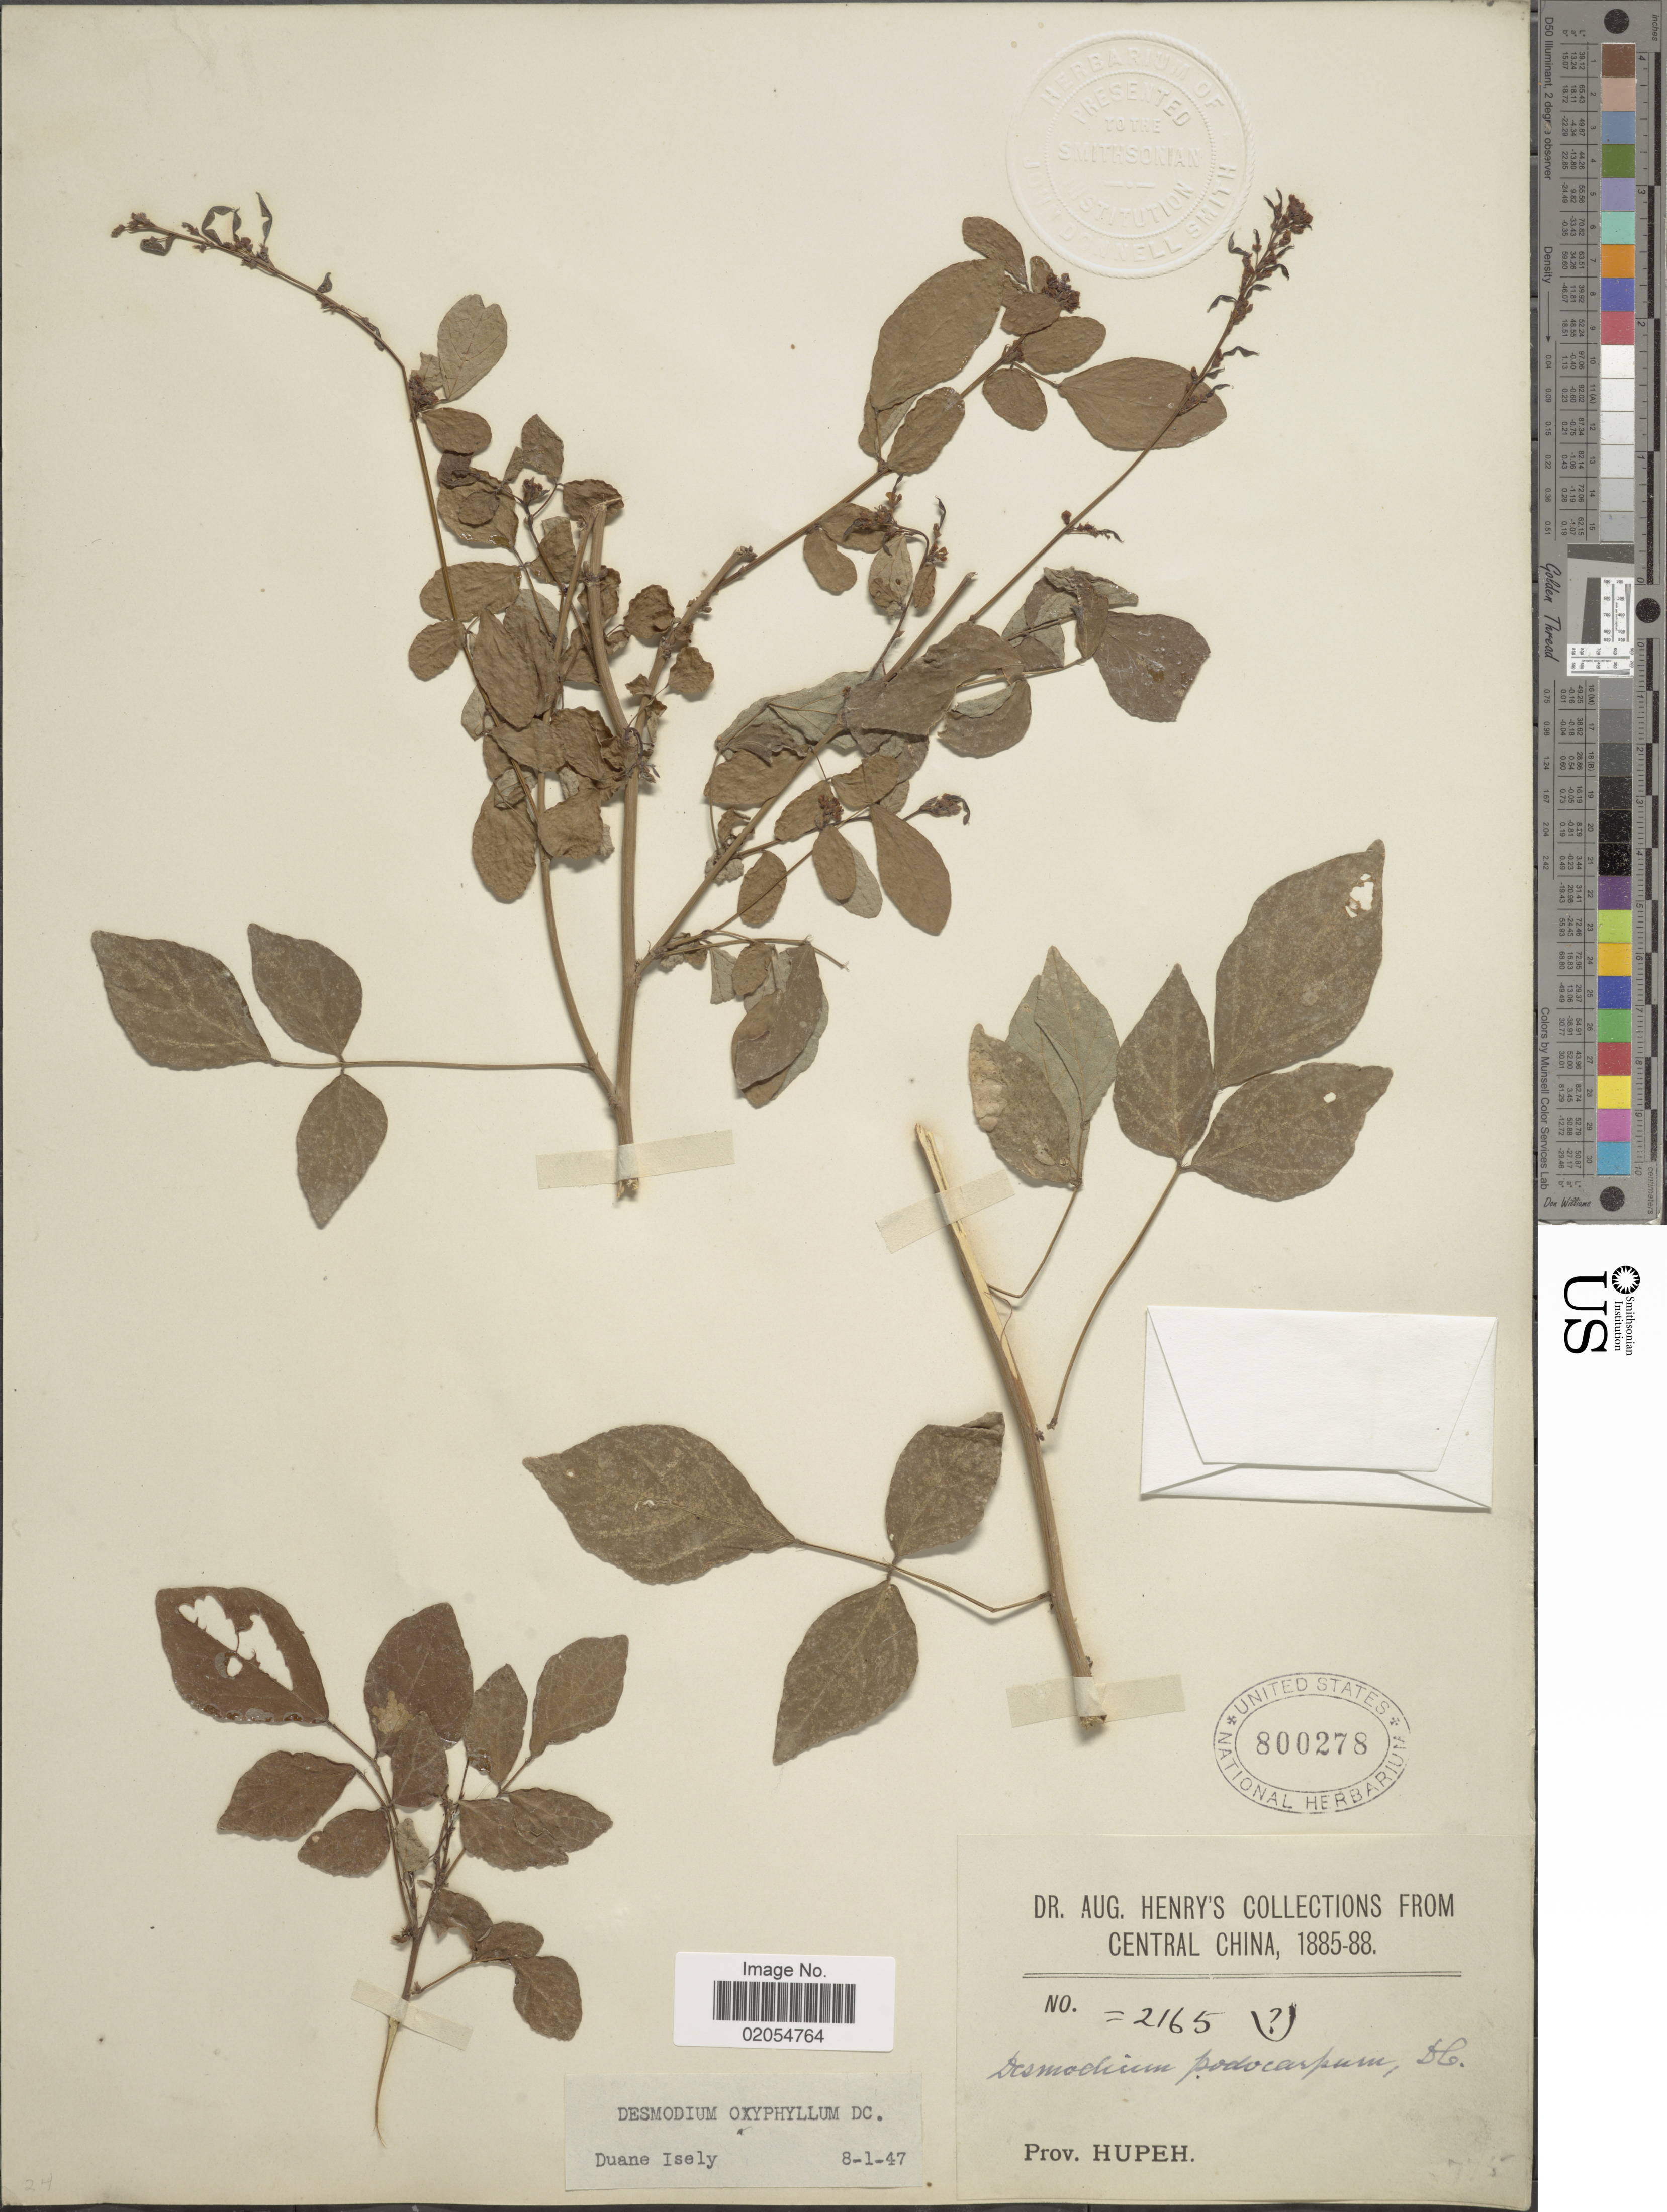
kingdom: Plantae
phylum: Tracheophyta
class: Magnoliopsida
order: Fabales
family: Fabaceae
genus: Hylodesmum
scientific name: Hylodesmum podocarpum subsp. oxyphyllum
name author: (DC.) H. Ohashi & R.R. Mill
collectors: A. Henry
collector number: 2165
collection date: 1885/1888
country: China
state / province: Hubei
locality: Central China. Prov. Hupeh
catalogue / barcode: US 800278